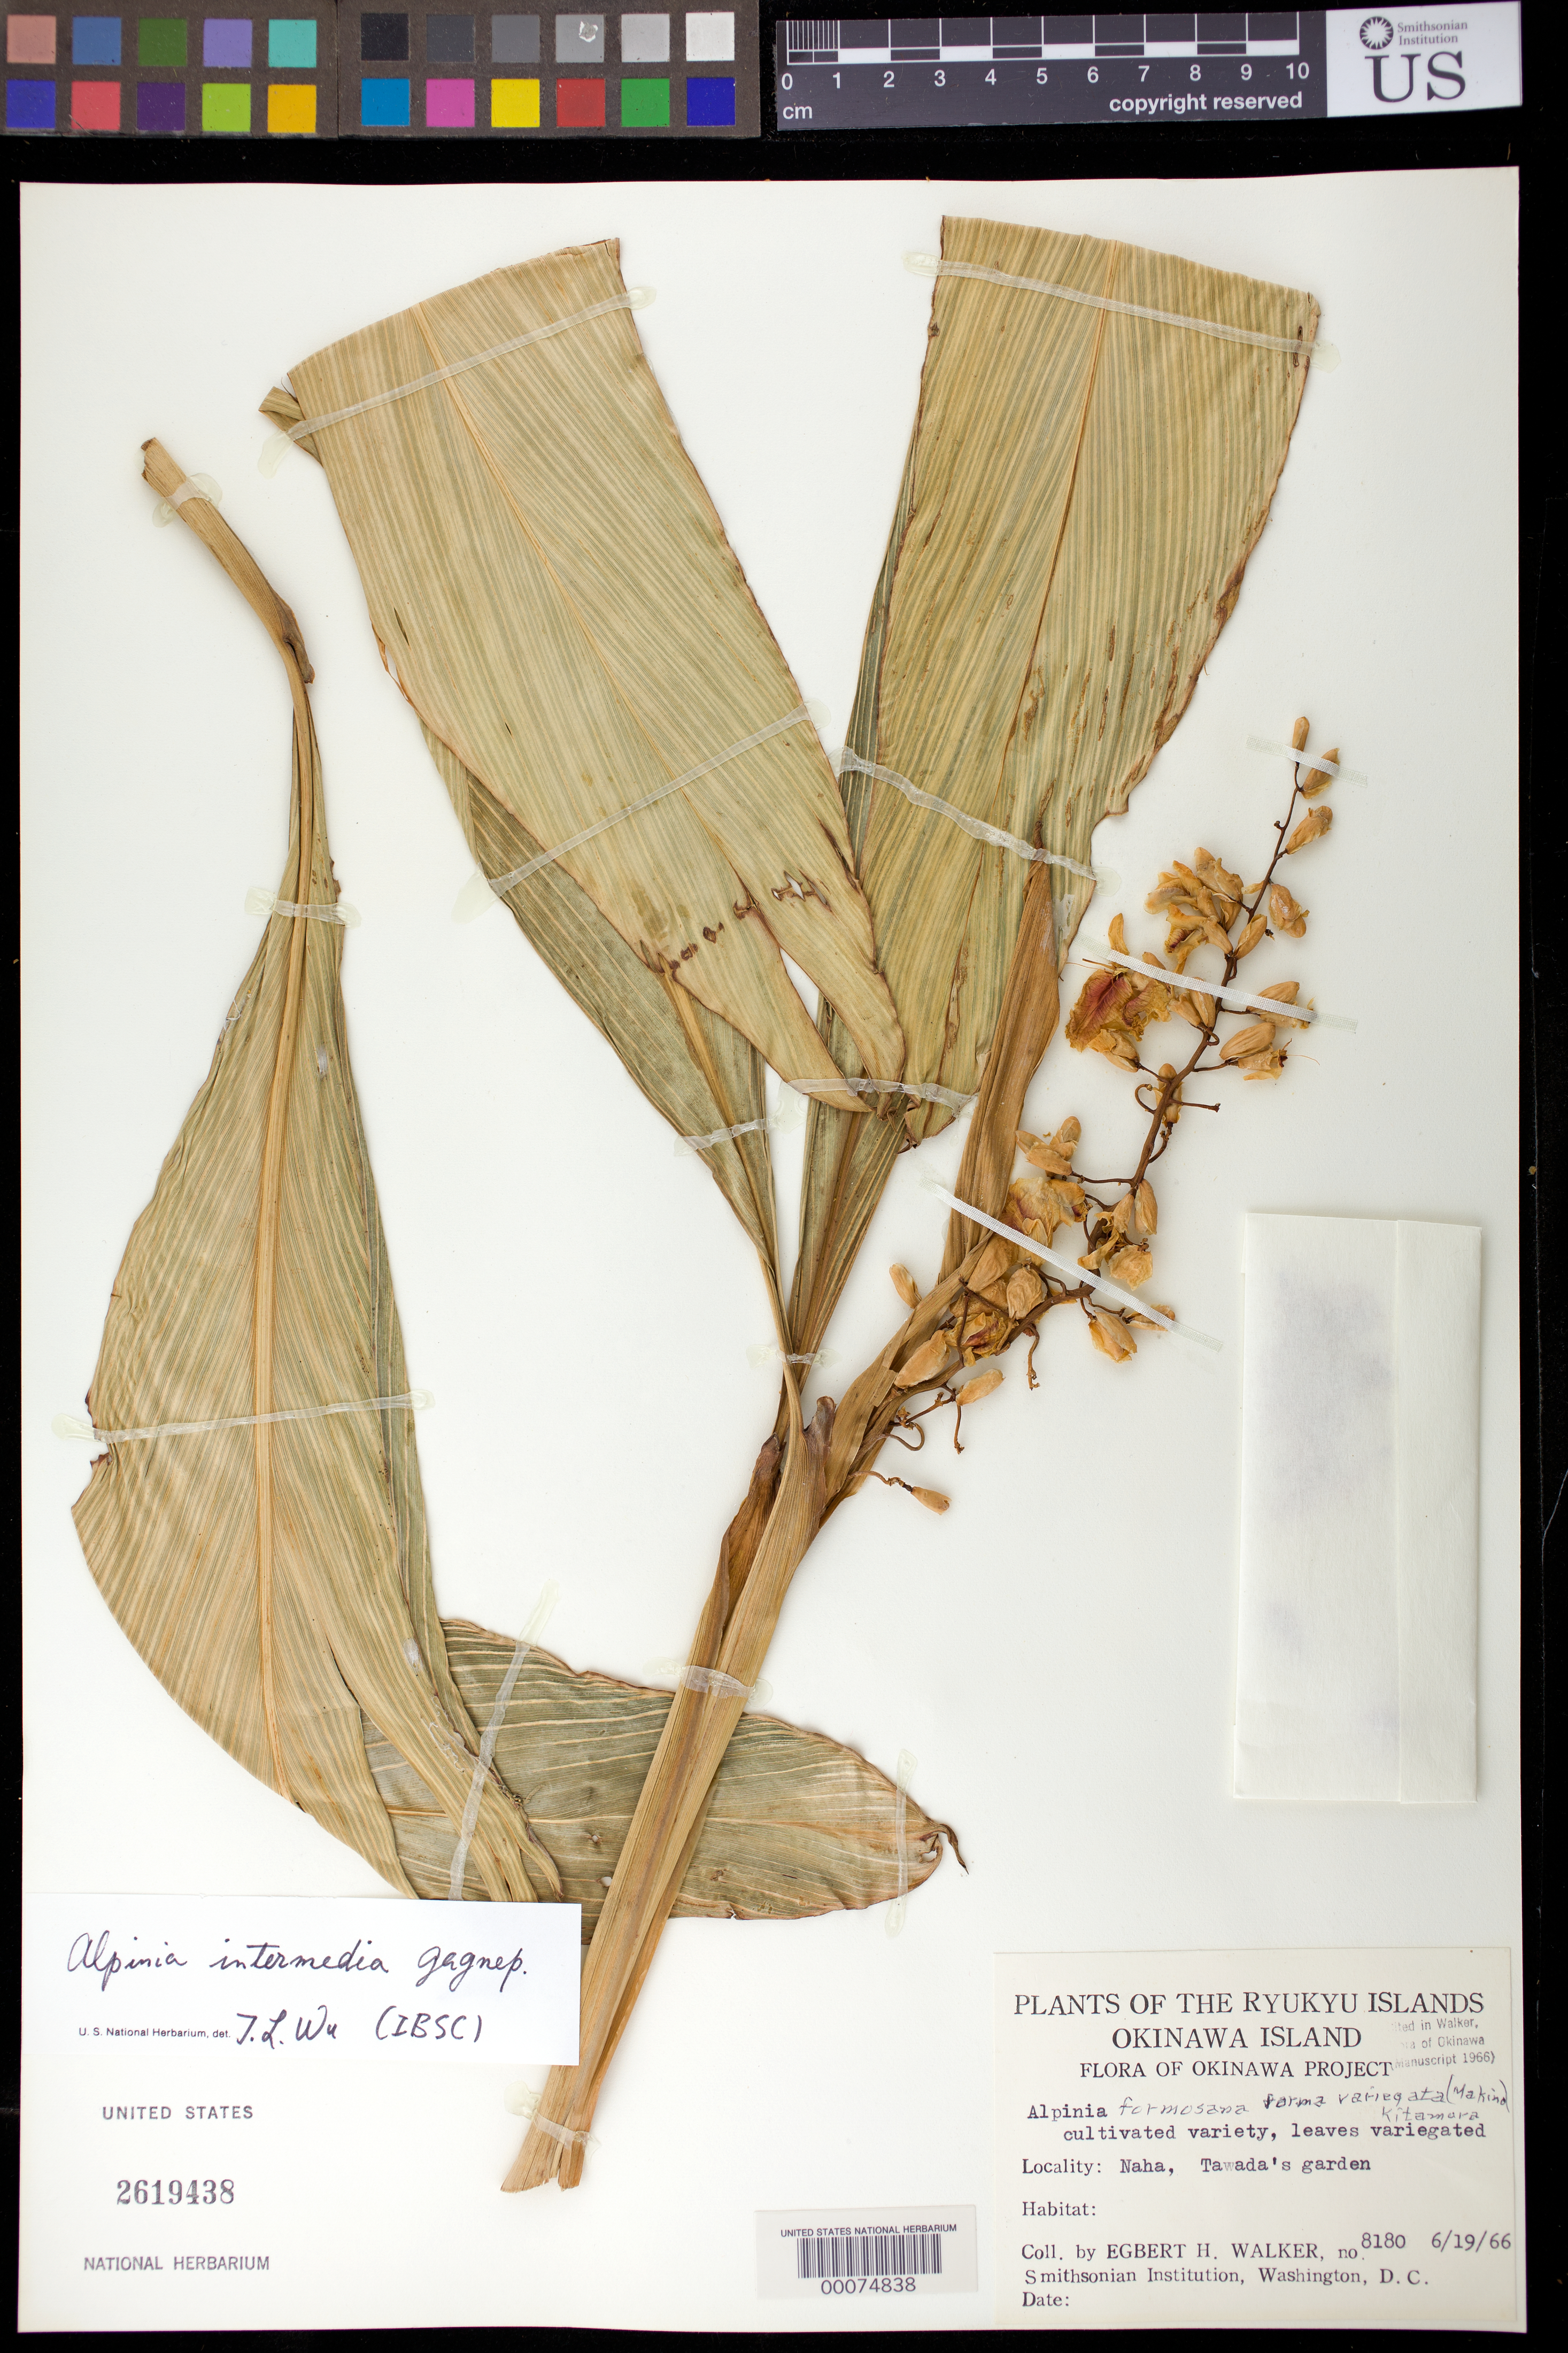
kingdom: Plantae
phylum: Tracheophyta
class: Liliopsida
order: Zingiberales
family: Zingiberaceae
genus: Alpinia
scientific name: Alpinia intermedia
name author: Gagnep.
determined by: Wu, Te-Ling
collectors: E. H. Walker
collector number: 8180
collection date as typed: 19 Jun 1966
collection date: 1966-06-19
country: Japan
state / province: Okinawa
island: Okinawa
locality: Okinawa island; naha, tawada's garden [Okinawa Is.]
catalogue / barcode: US 2619438